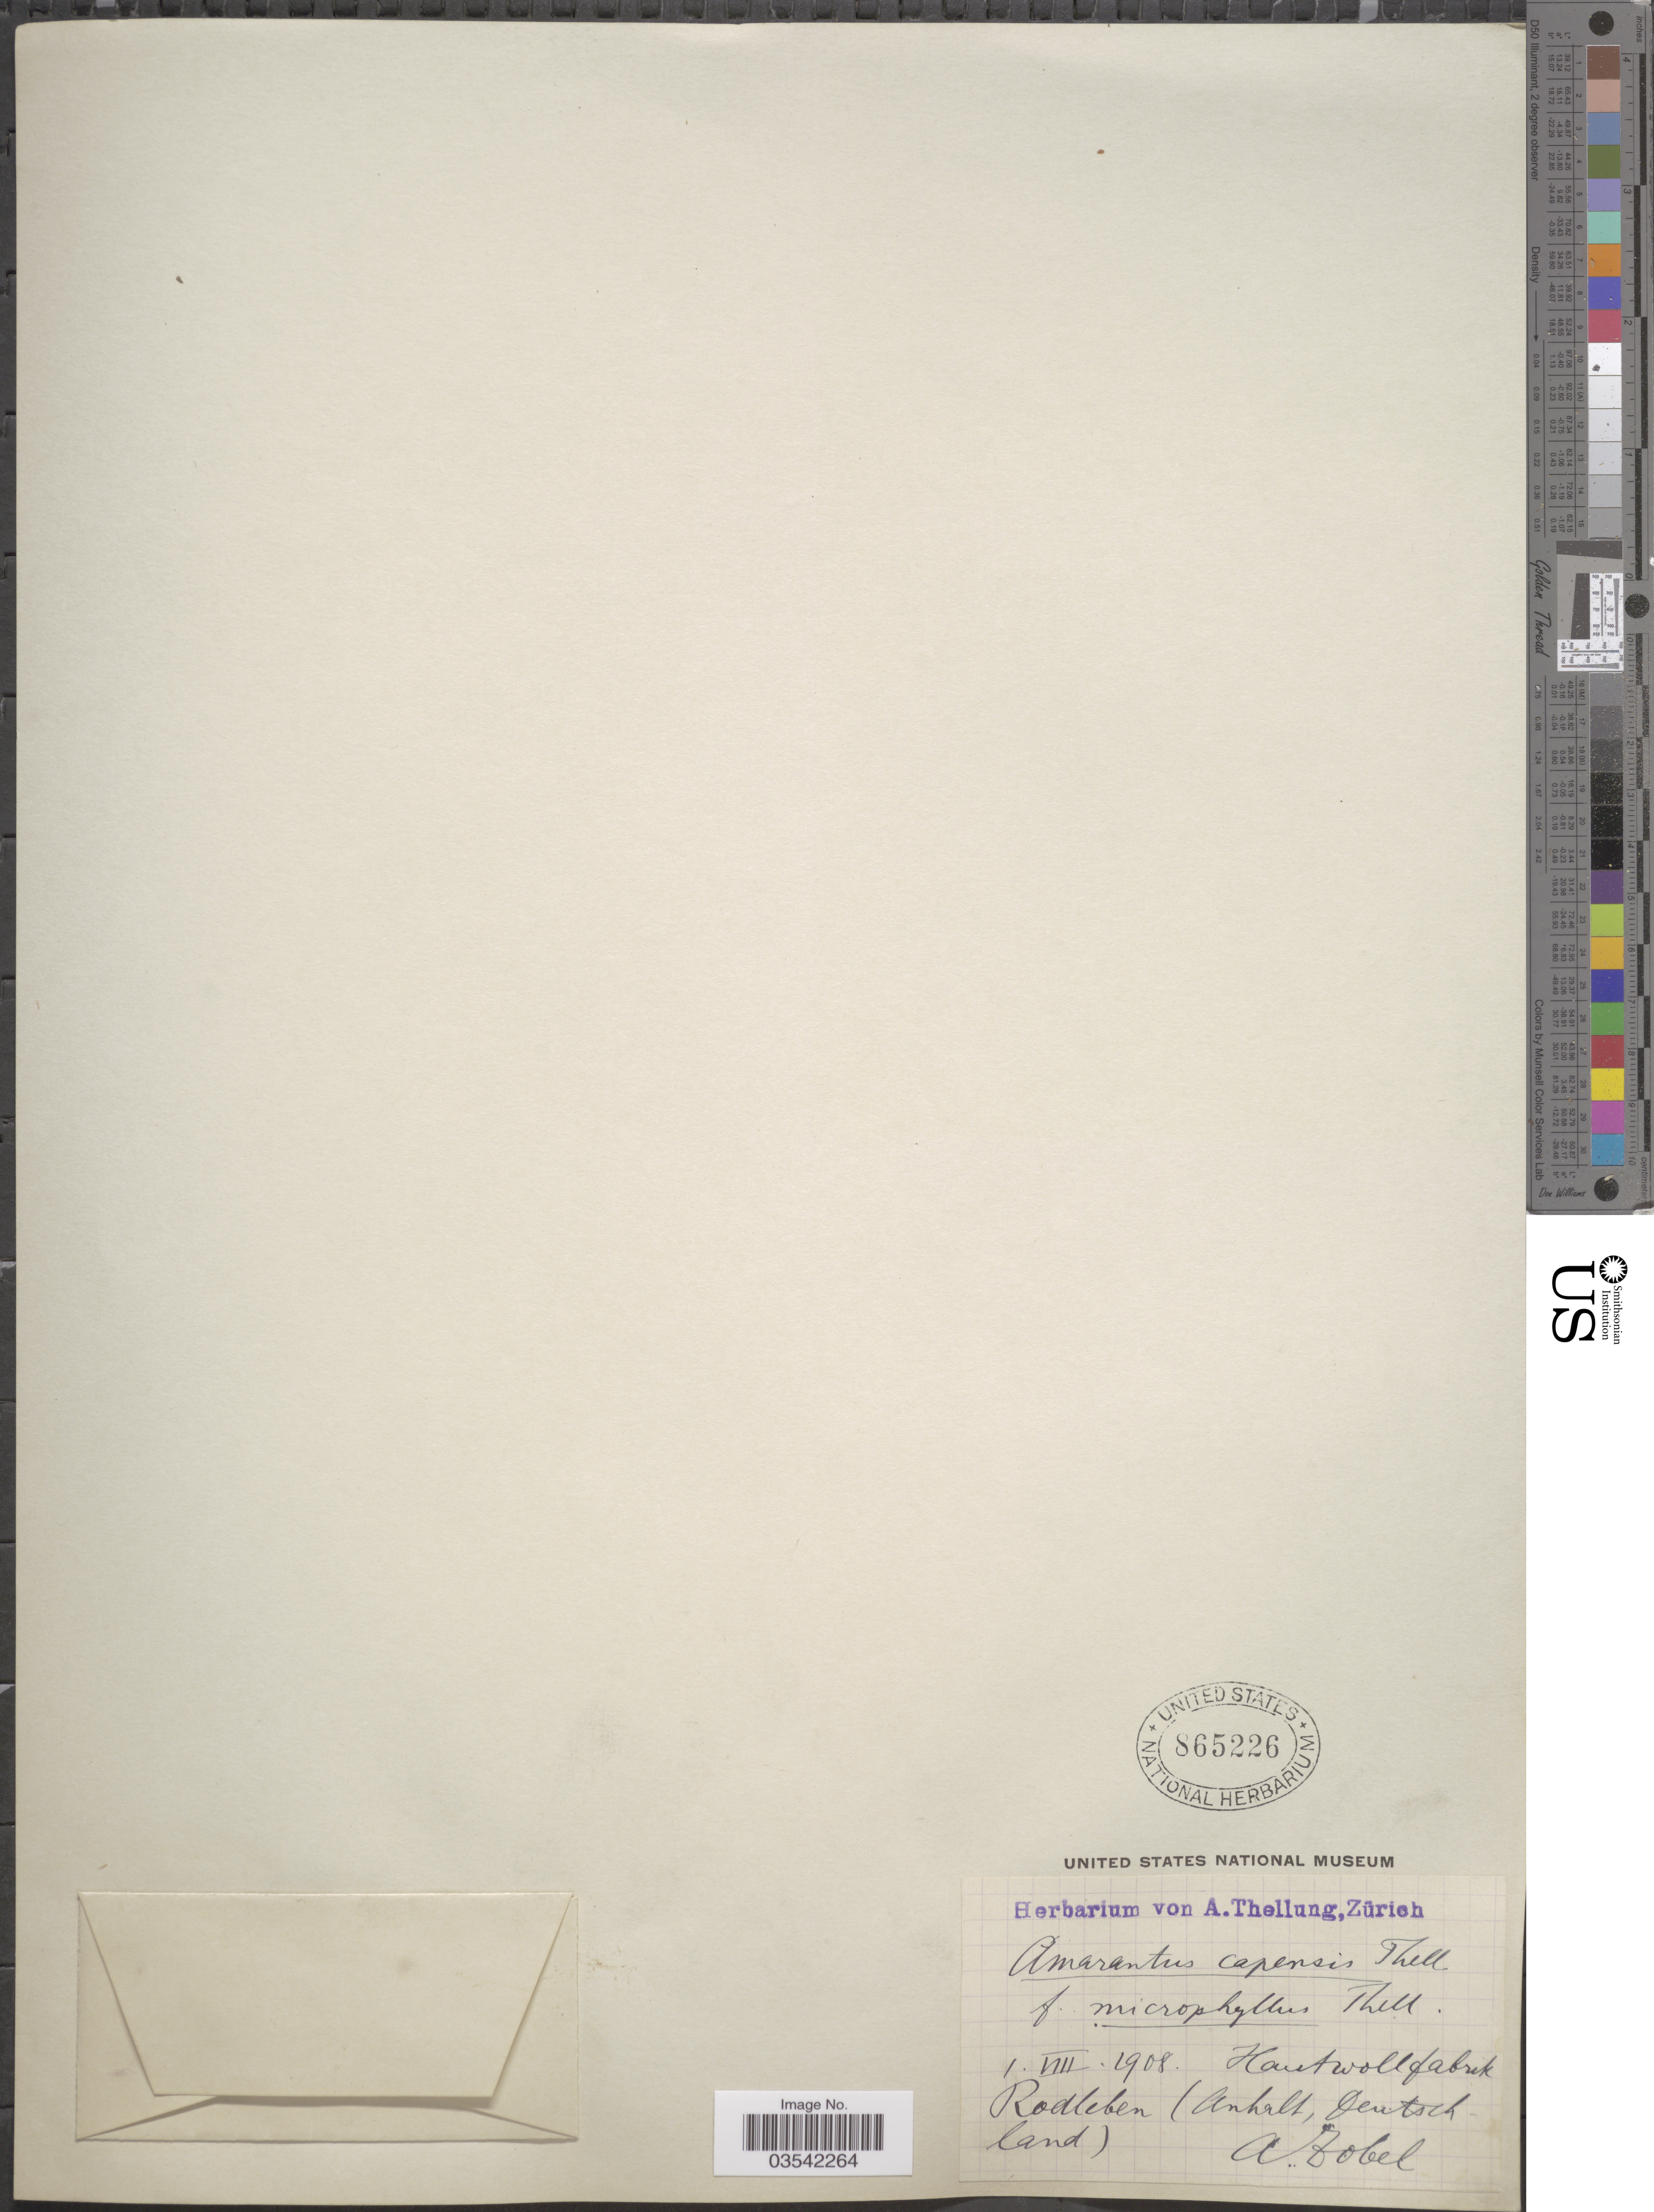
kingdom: Plantae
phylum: Tracheophyta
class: Magnoliopsida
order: Caryophyllales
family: Amaranthaceae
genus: Amaranthus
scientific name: Amaranthus capensis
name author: Thell.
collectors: A. Zobel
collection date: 1908-08-01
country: Germany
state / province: Sachsen-Anhalt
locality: Hautwollfabrik Rodleben (Anhalt, Deutschland).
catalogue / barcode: US 865226